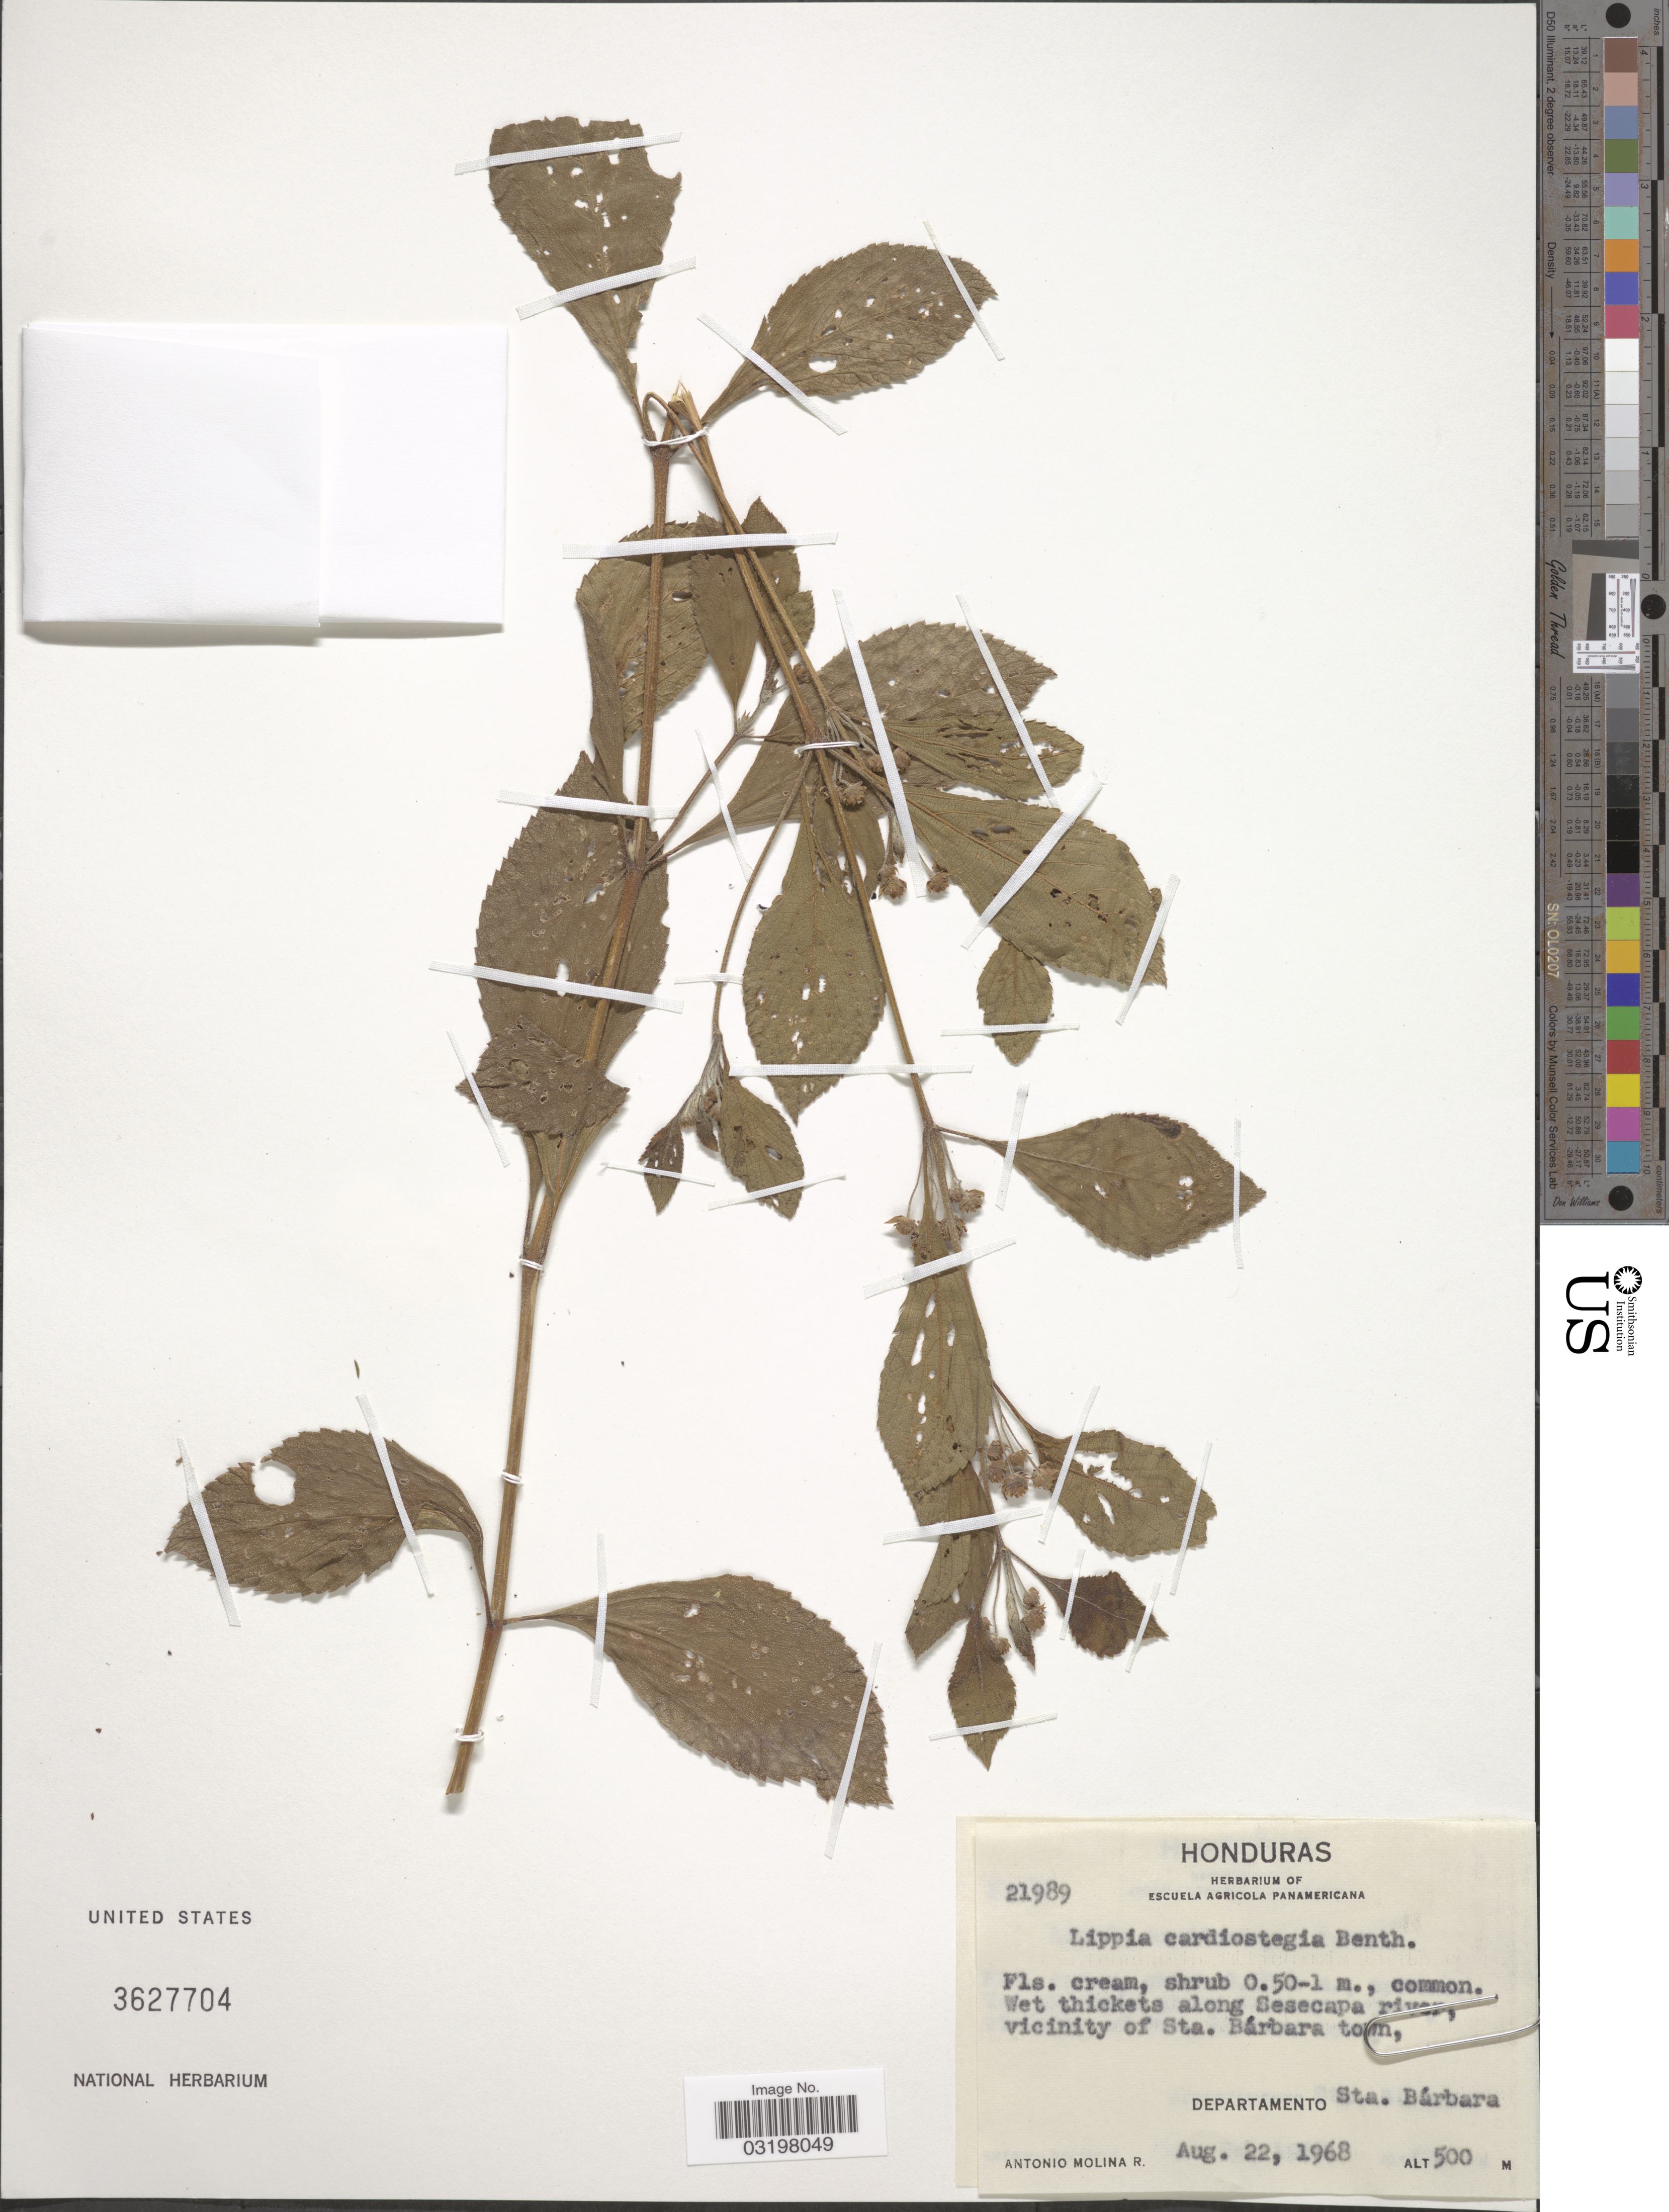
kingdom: Plantae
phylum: Tracheophyta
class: Magnoliopsida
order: Lamiales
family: Verbenaceae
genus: Lippia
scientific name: Lippia cardiostegia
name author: Benth.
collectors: A. Molina R.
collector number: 21989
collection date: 1968-08-22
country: Honduras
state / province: Santa Bárbara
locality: Wet thickets along Sesecapa river, vicinity of Sta. Bárbara town, Departamento Sta. Bárbara.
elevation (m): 500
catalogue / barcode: US 3627704